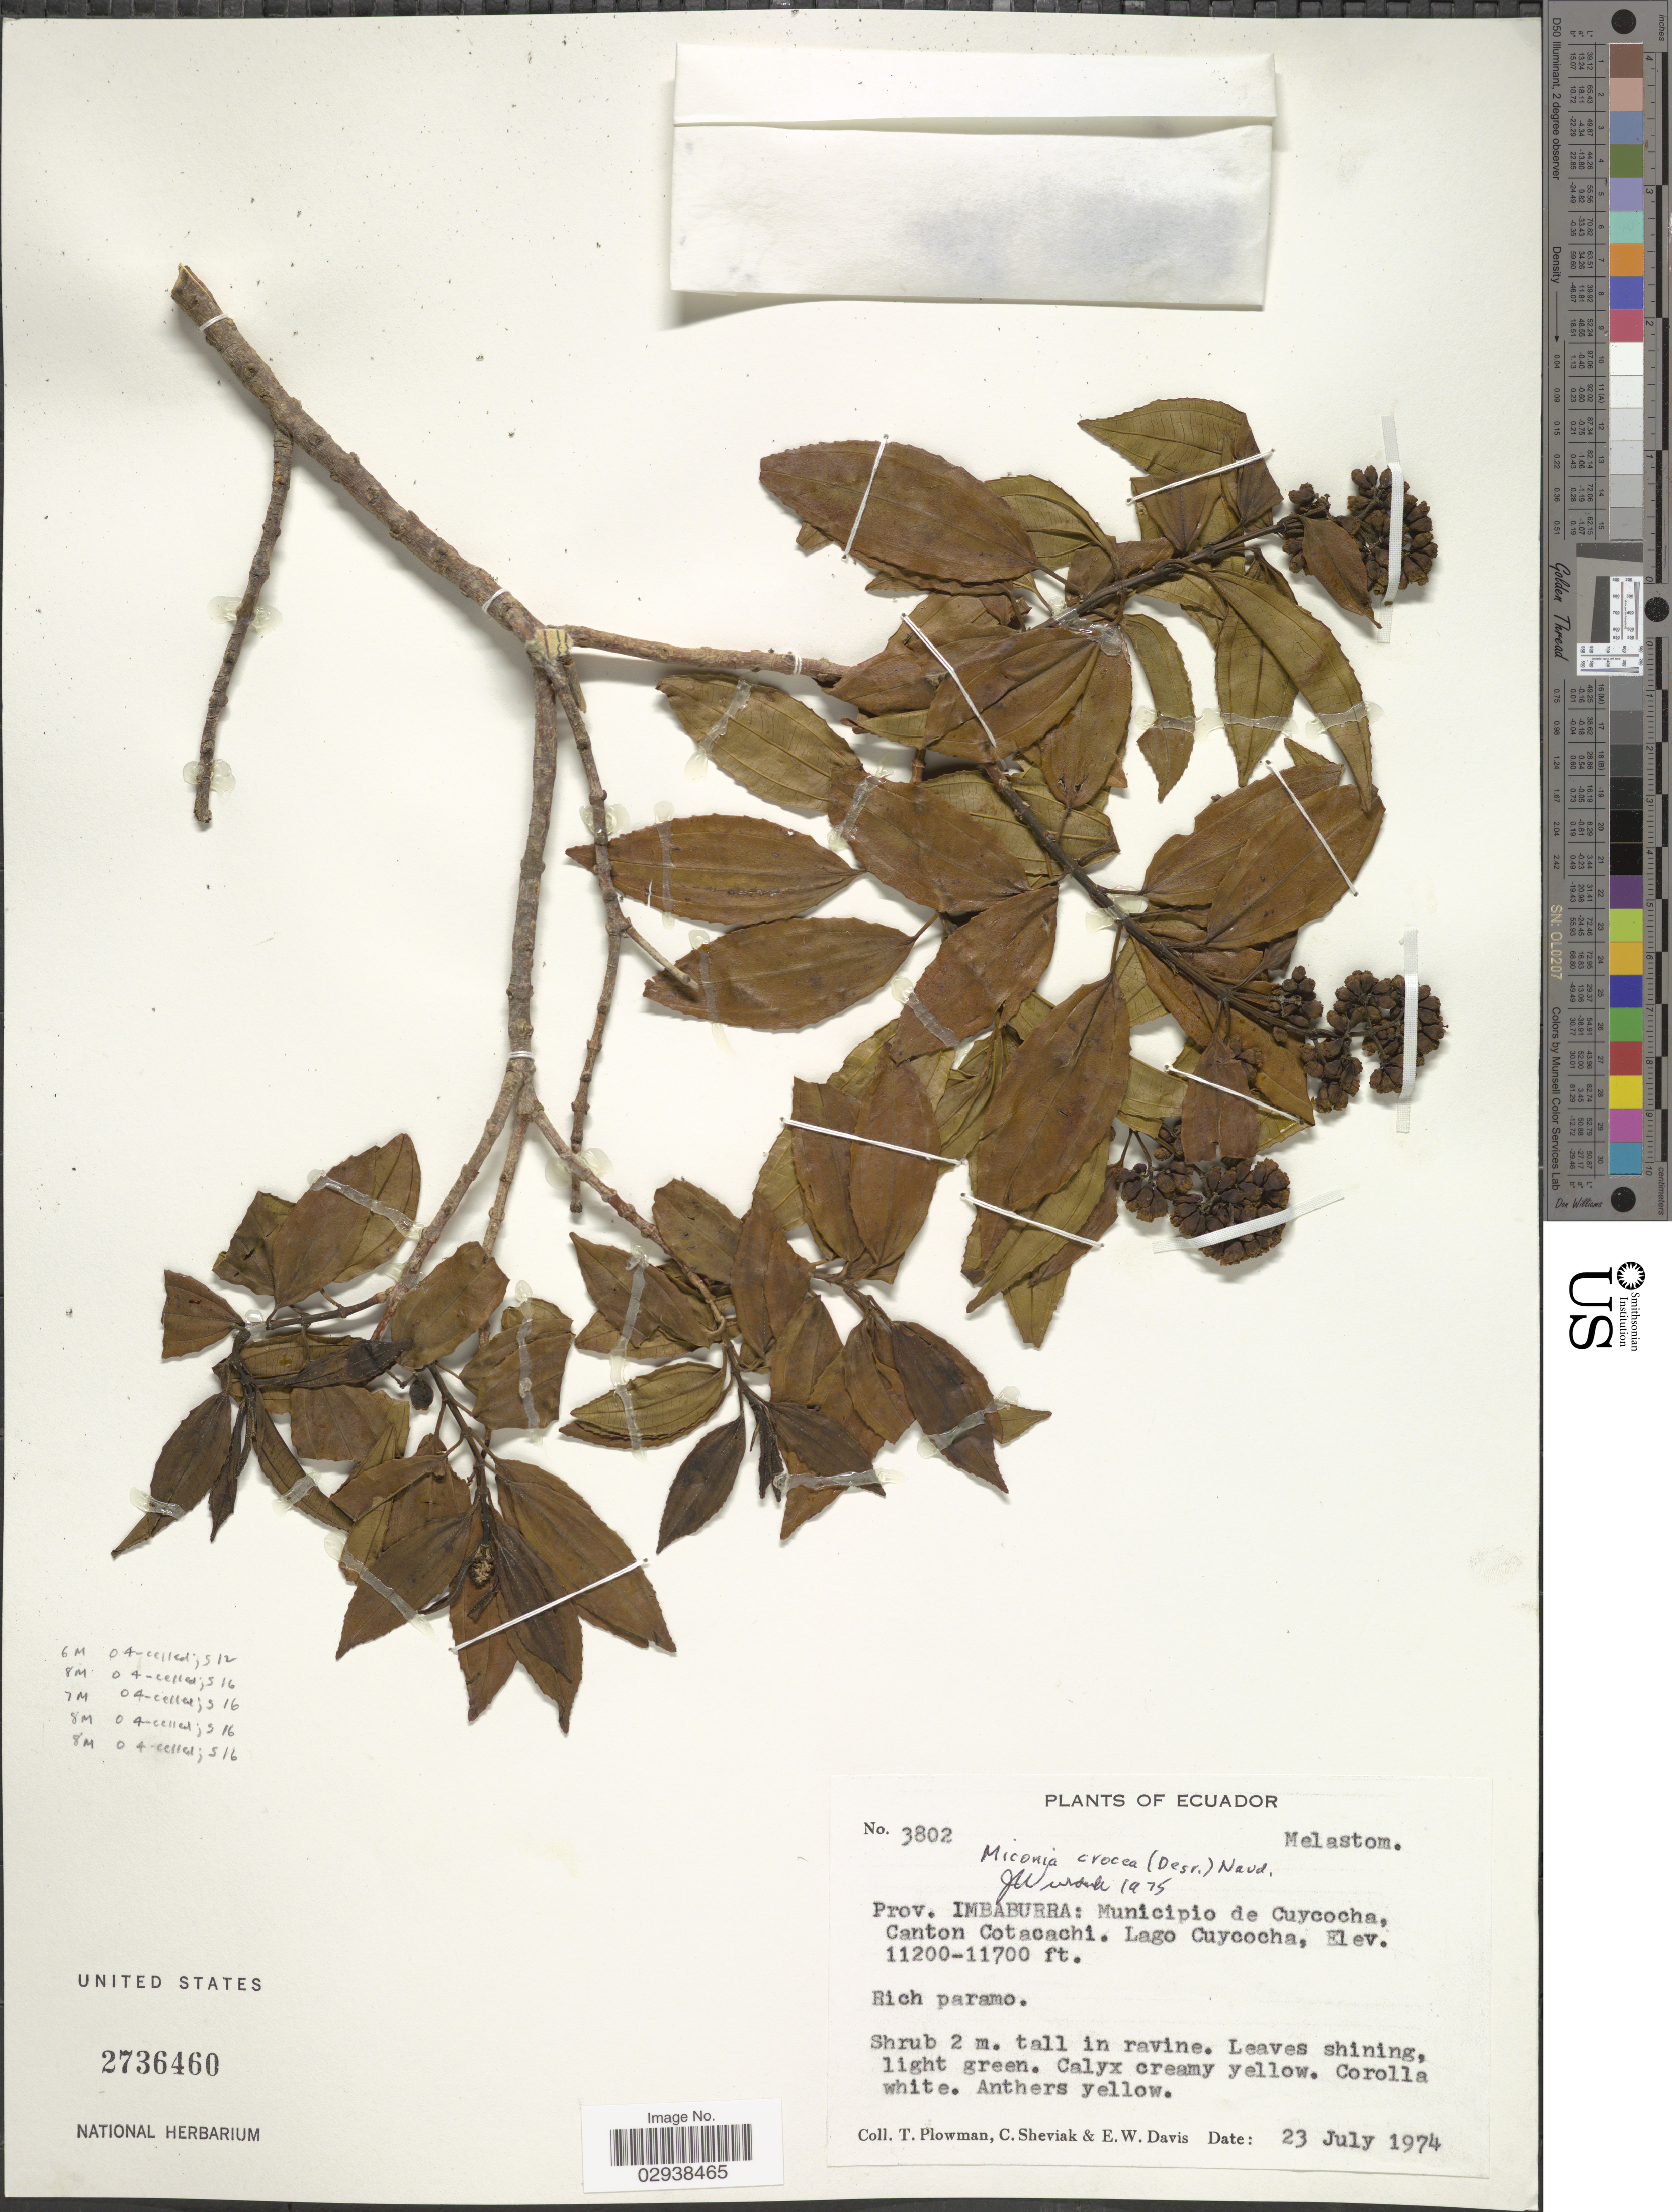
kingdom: Plantae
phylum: Tracheophyta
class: Magnoliopsida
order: Myrtales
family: Melastomataceae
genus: Miconia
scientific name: Miconia crocea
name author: (Desr.) Naudin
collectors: T. Plowman, C. J. Sheviak & E. W. Davis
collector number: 3802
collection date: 1974-07-23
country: Ecuador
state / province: Imbabura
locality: Municipio de Cuycocha, Canton Cotacachi, Lago Cuycocha.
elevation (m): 3414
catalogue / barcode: US 2736460